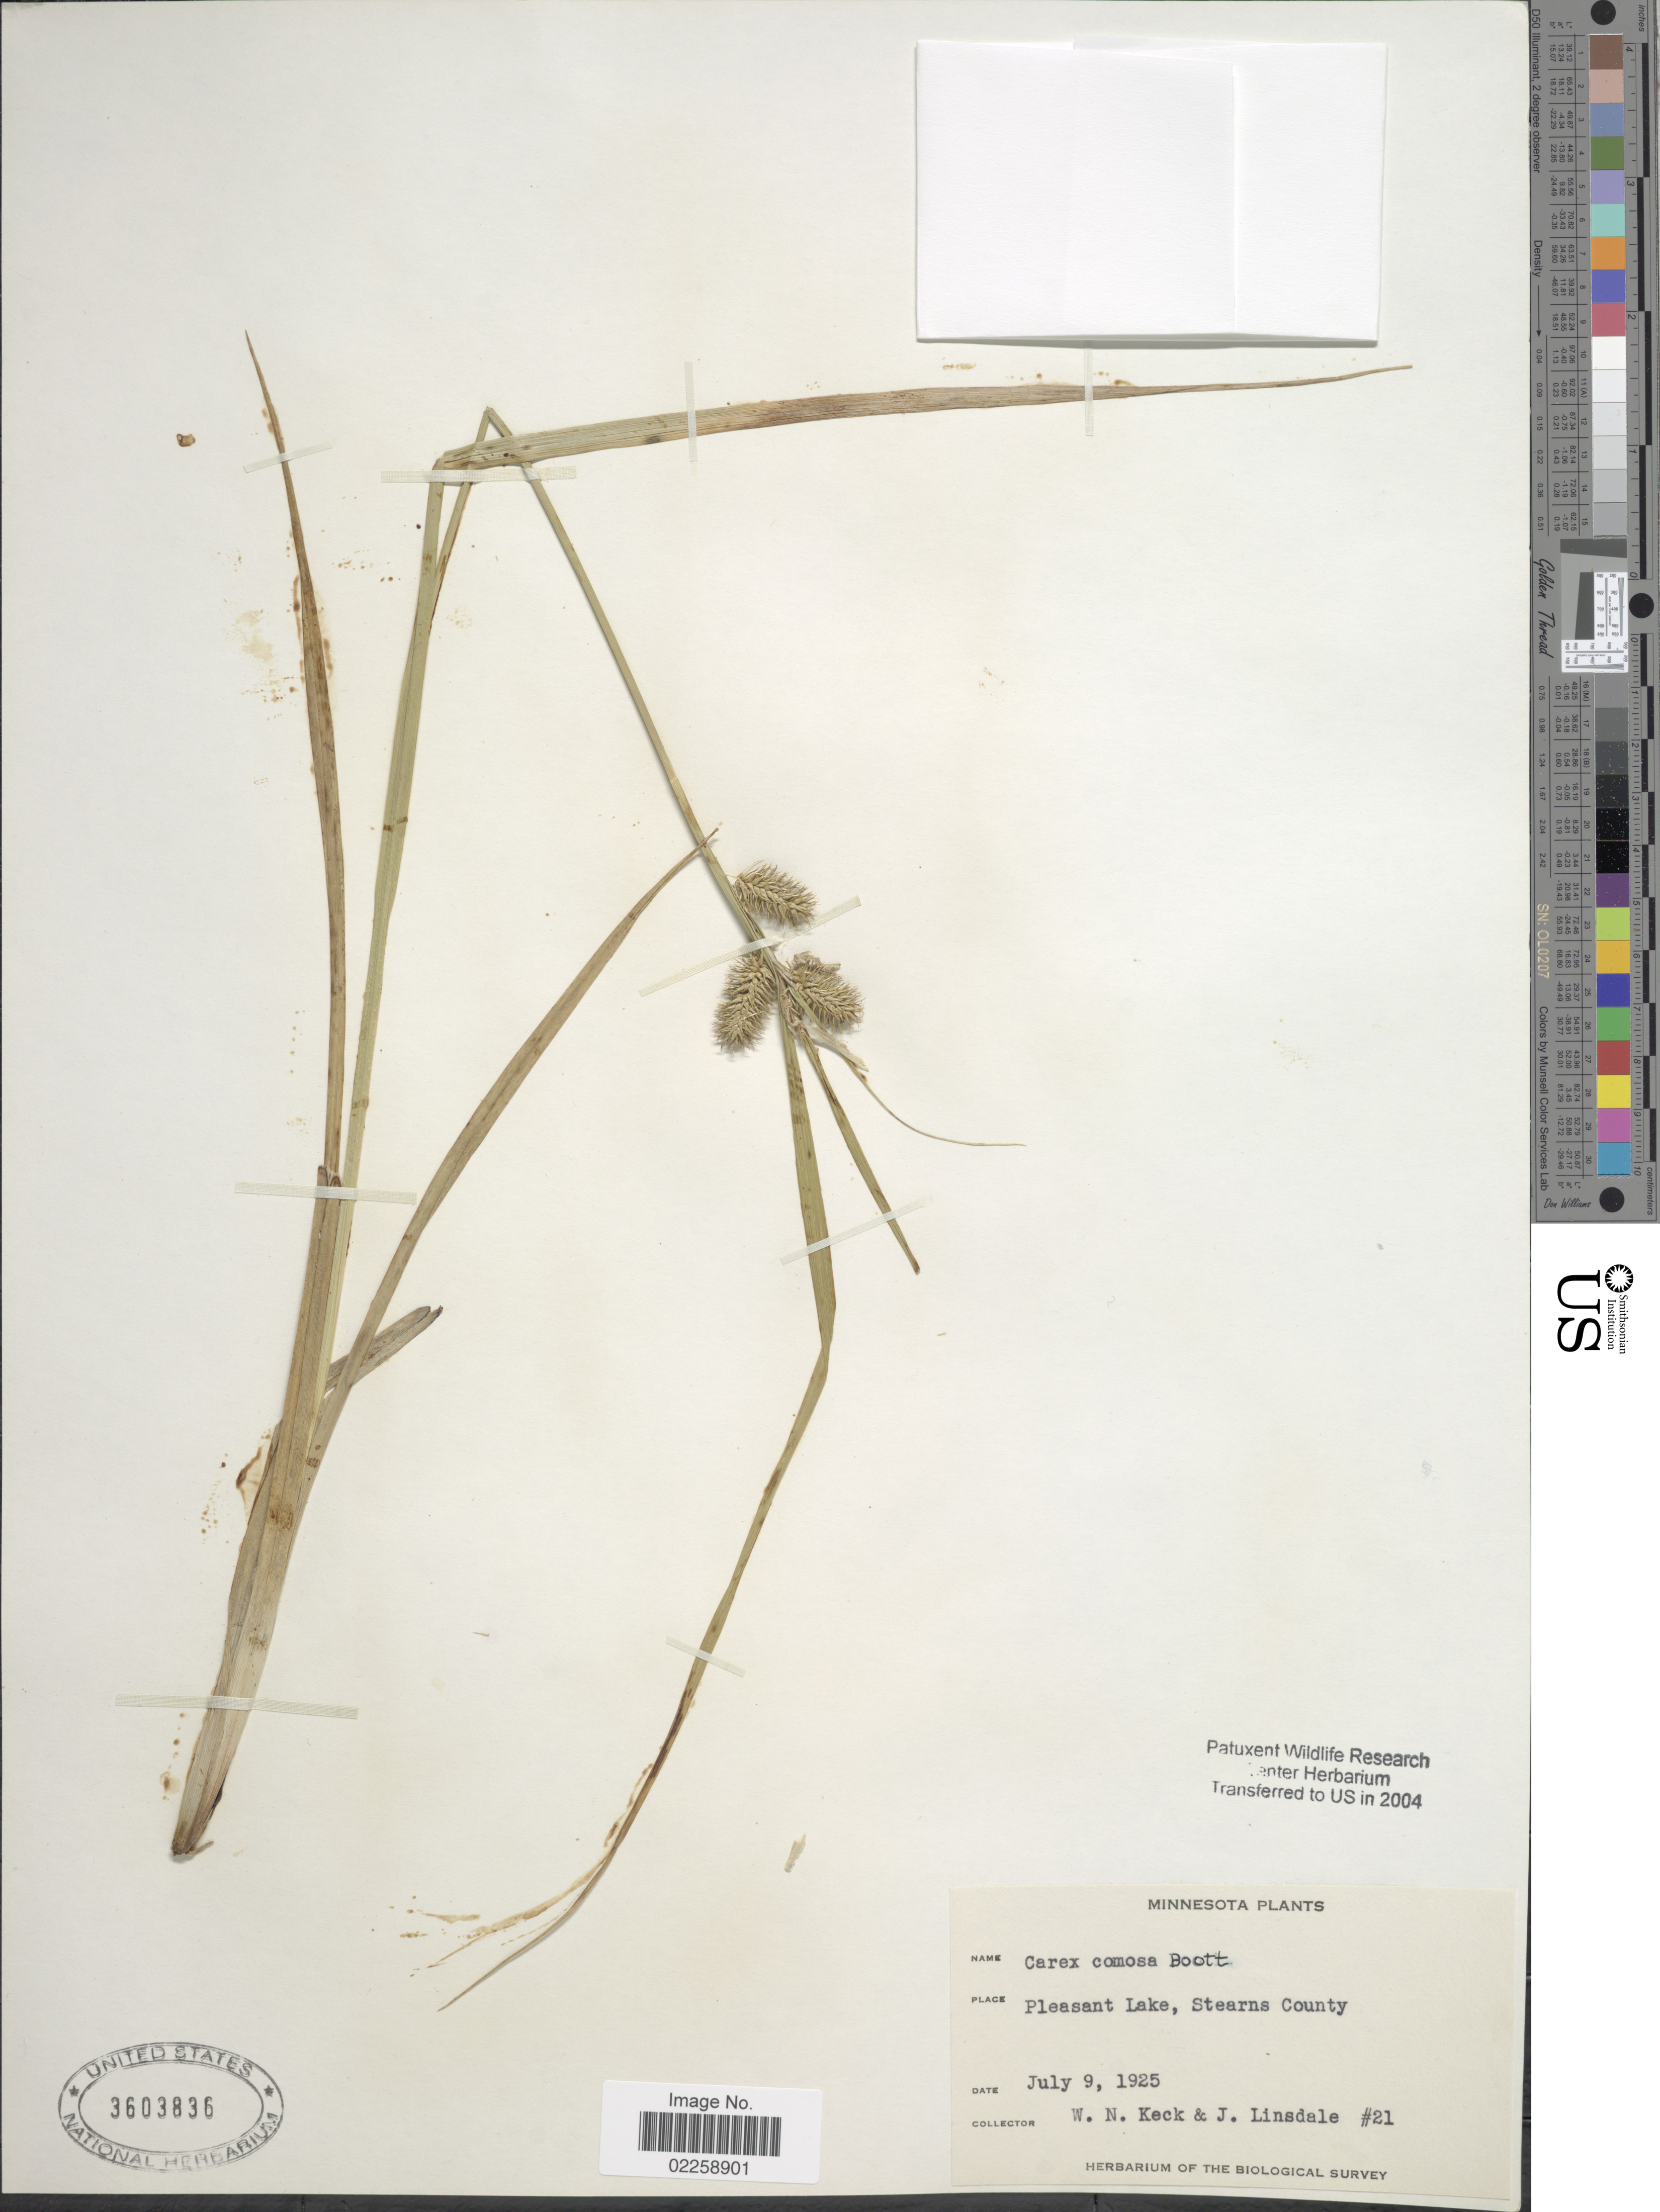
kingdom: Plantae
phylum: Tracheophyta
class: Liliopsida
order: Poales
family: Cyperaceae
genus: Carex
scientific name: Carex comosa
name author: Boott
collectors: W. Keck & J. Linsdale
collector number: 21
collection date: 1925-07-09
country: United States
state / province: Minnesota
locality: Pleasant Lake, Stearns County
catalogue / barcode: US 3603836